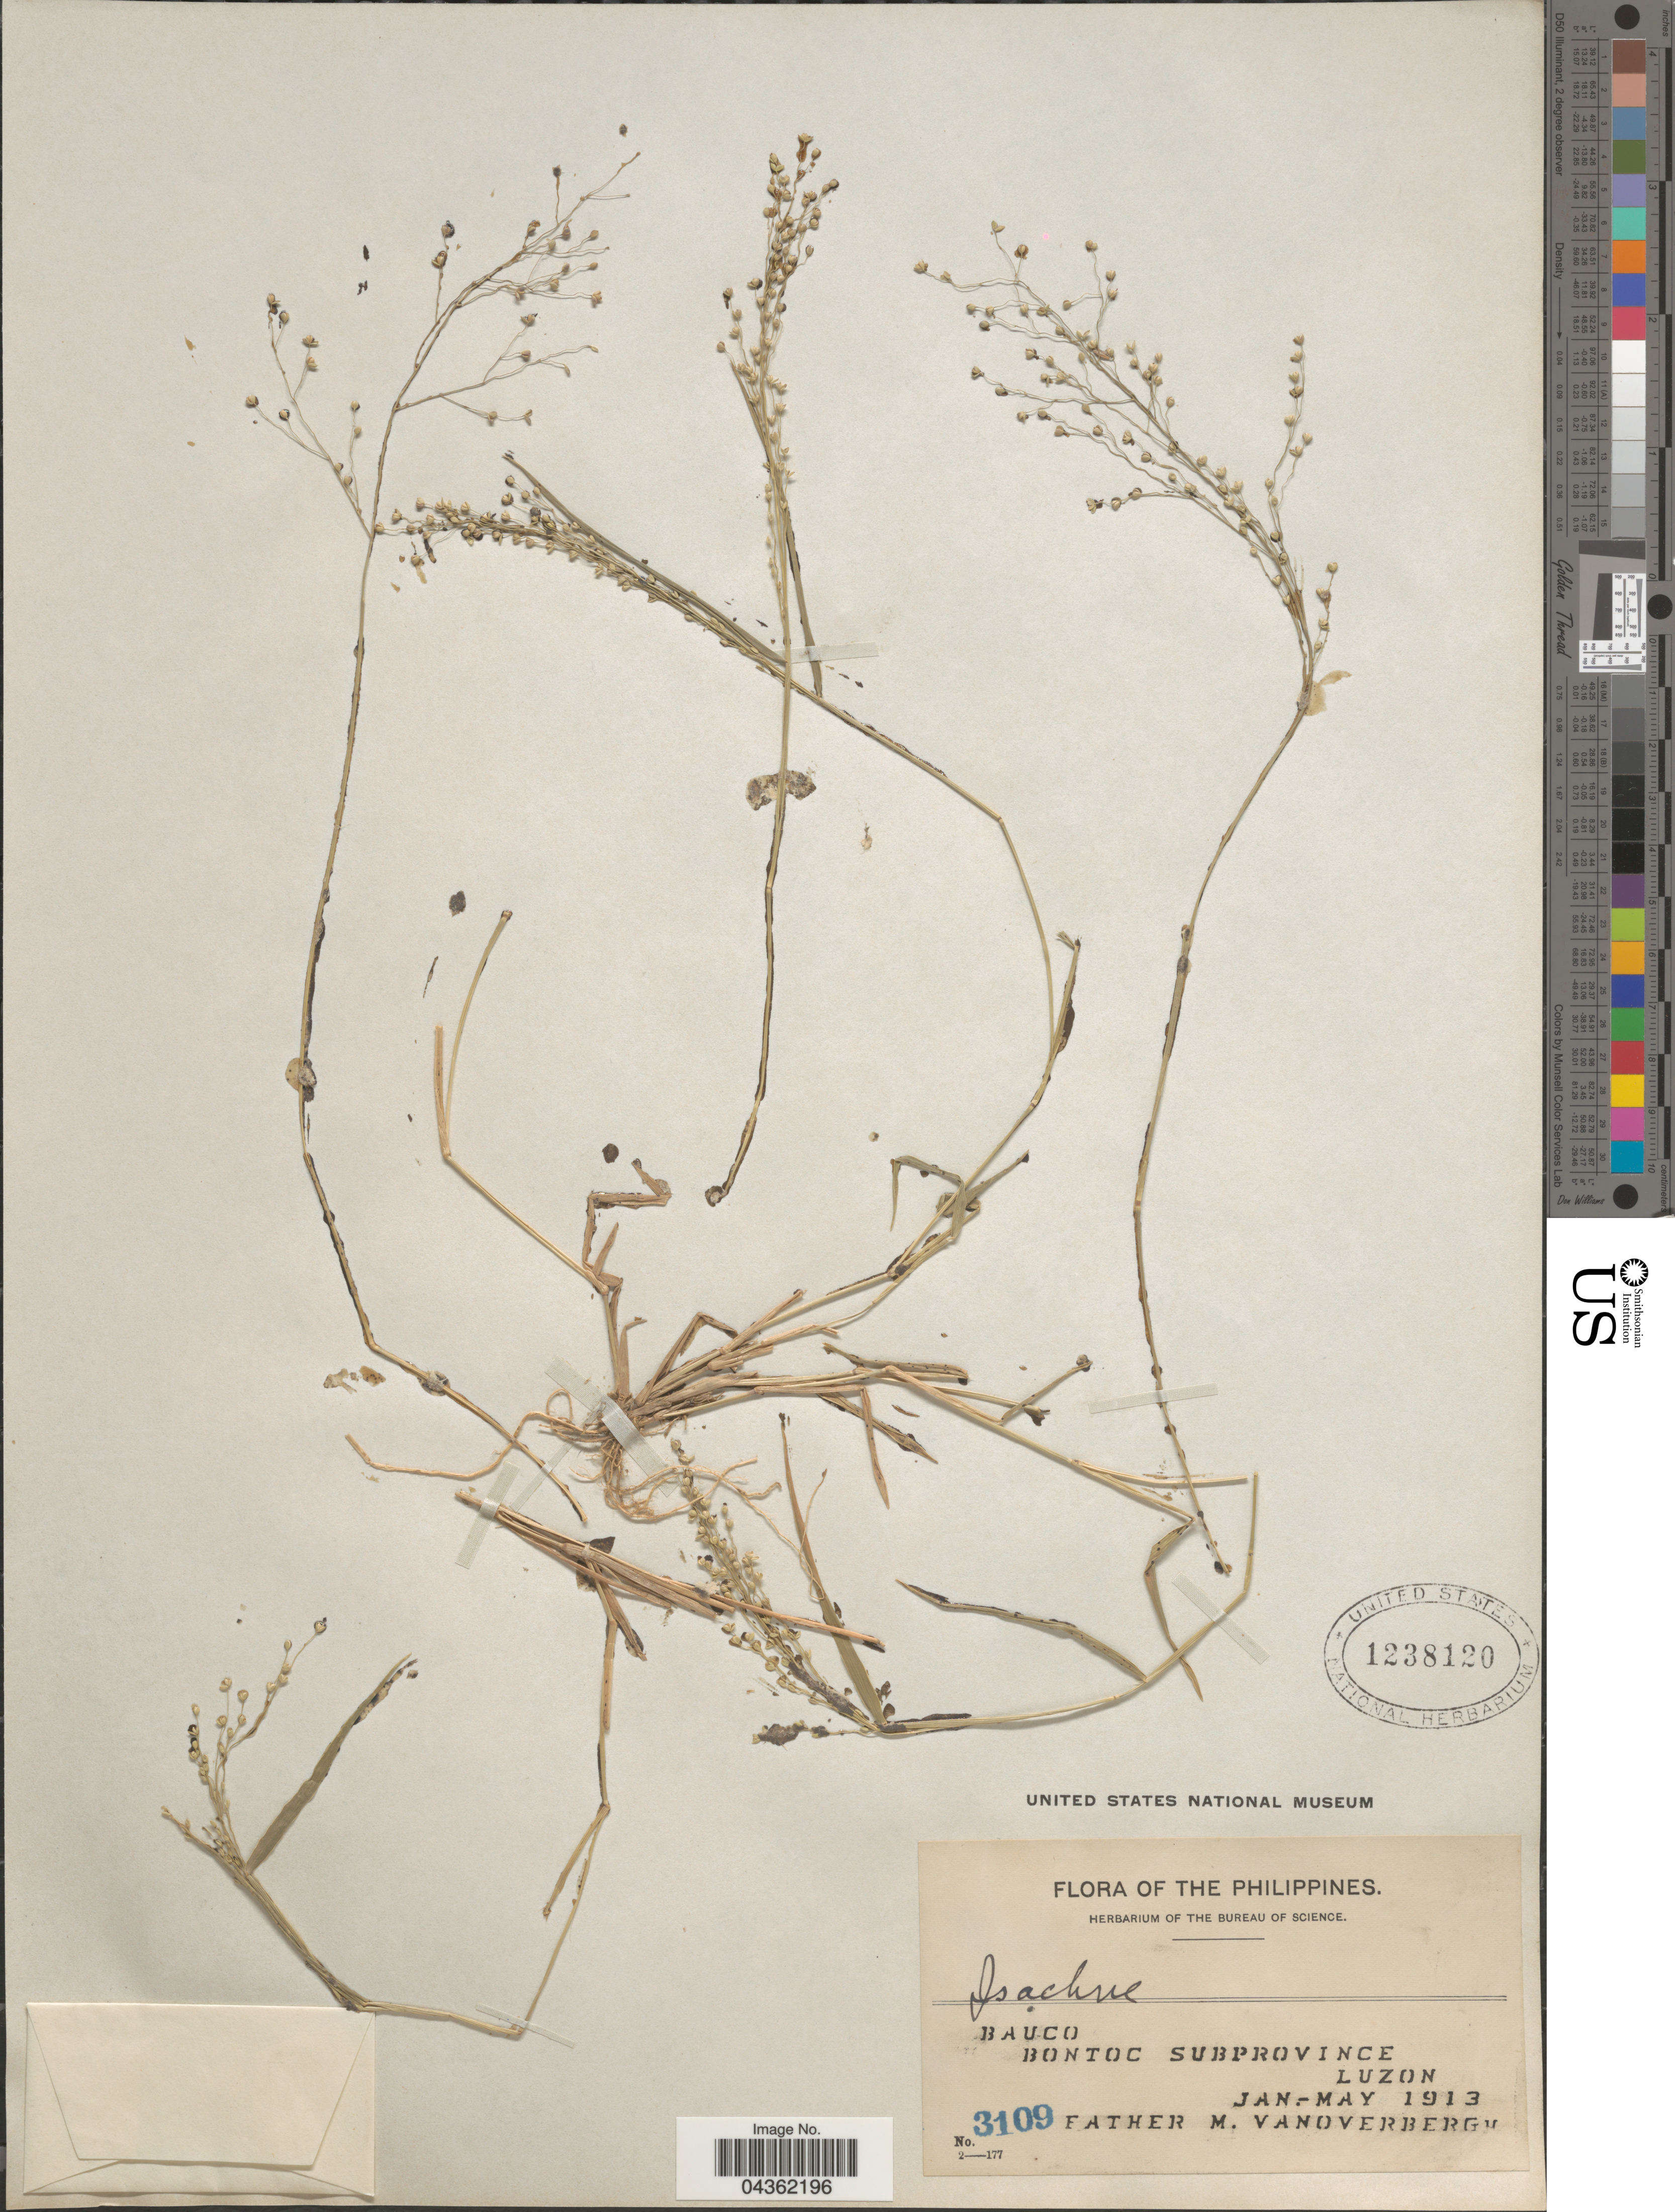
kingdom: Plantae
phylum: Tracheophyta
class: Liliopsida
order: Poales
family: Poaceae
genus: Isachne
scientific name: Isachne globosa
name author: (Thunb.) Kuntze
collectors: F. Vanoverbergh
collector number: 3109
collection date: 1913-01/1913-05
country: Philippines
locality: Bauco. Bontoc Subprovince, Luzon.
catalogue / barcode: US 1238120